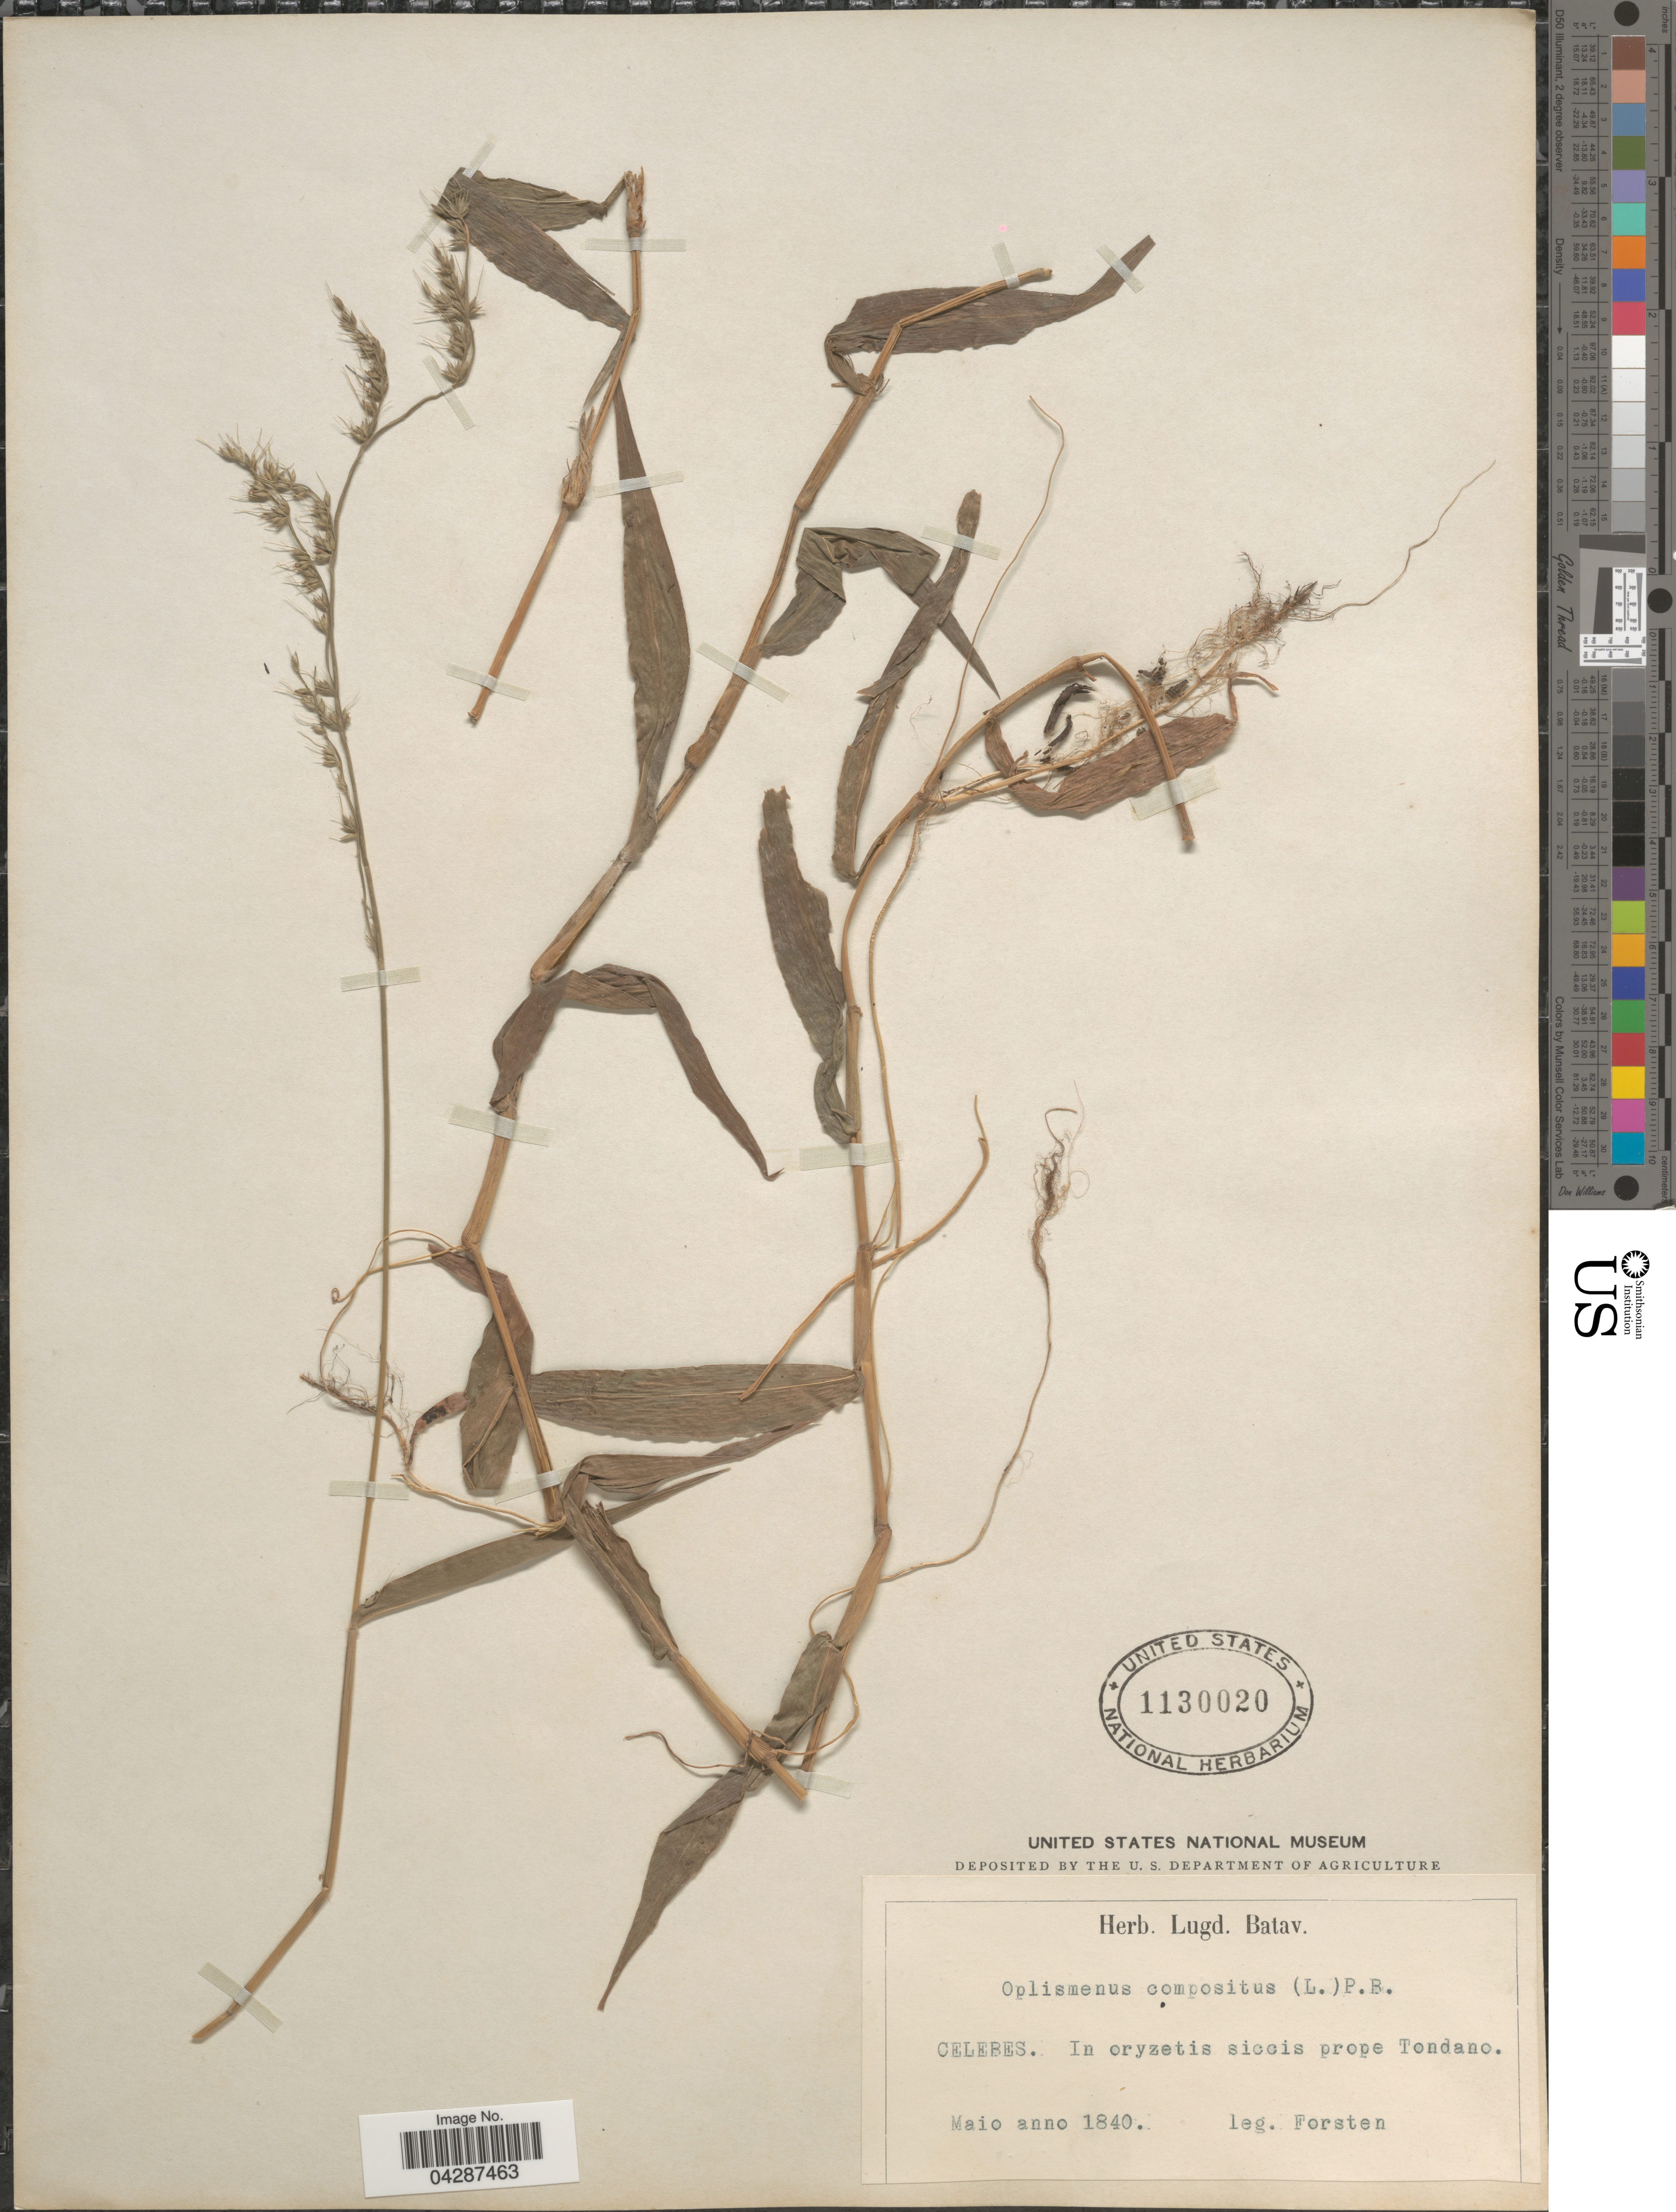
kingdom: Plantae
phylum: Tracheophyta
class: Liliopsida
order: Poales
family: Poaceae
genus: Oplismenus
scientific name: Oplismenus compositus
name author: (L.) P. Beauv.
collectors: Forsten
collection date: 1840-05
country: Indonesia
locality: Celebes. In oryzetis siccis prope Tondano.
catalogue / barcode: US 1130020